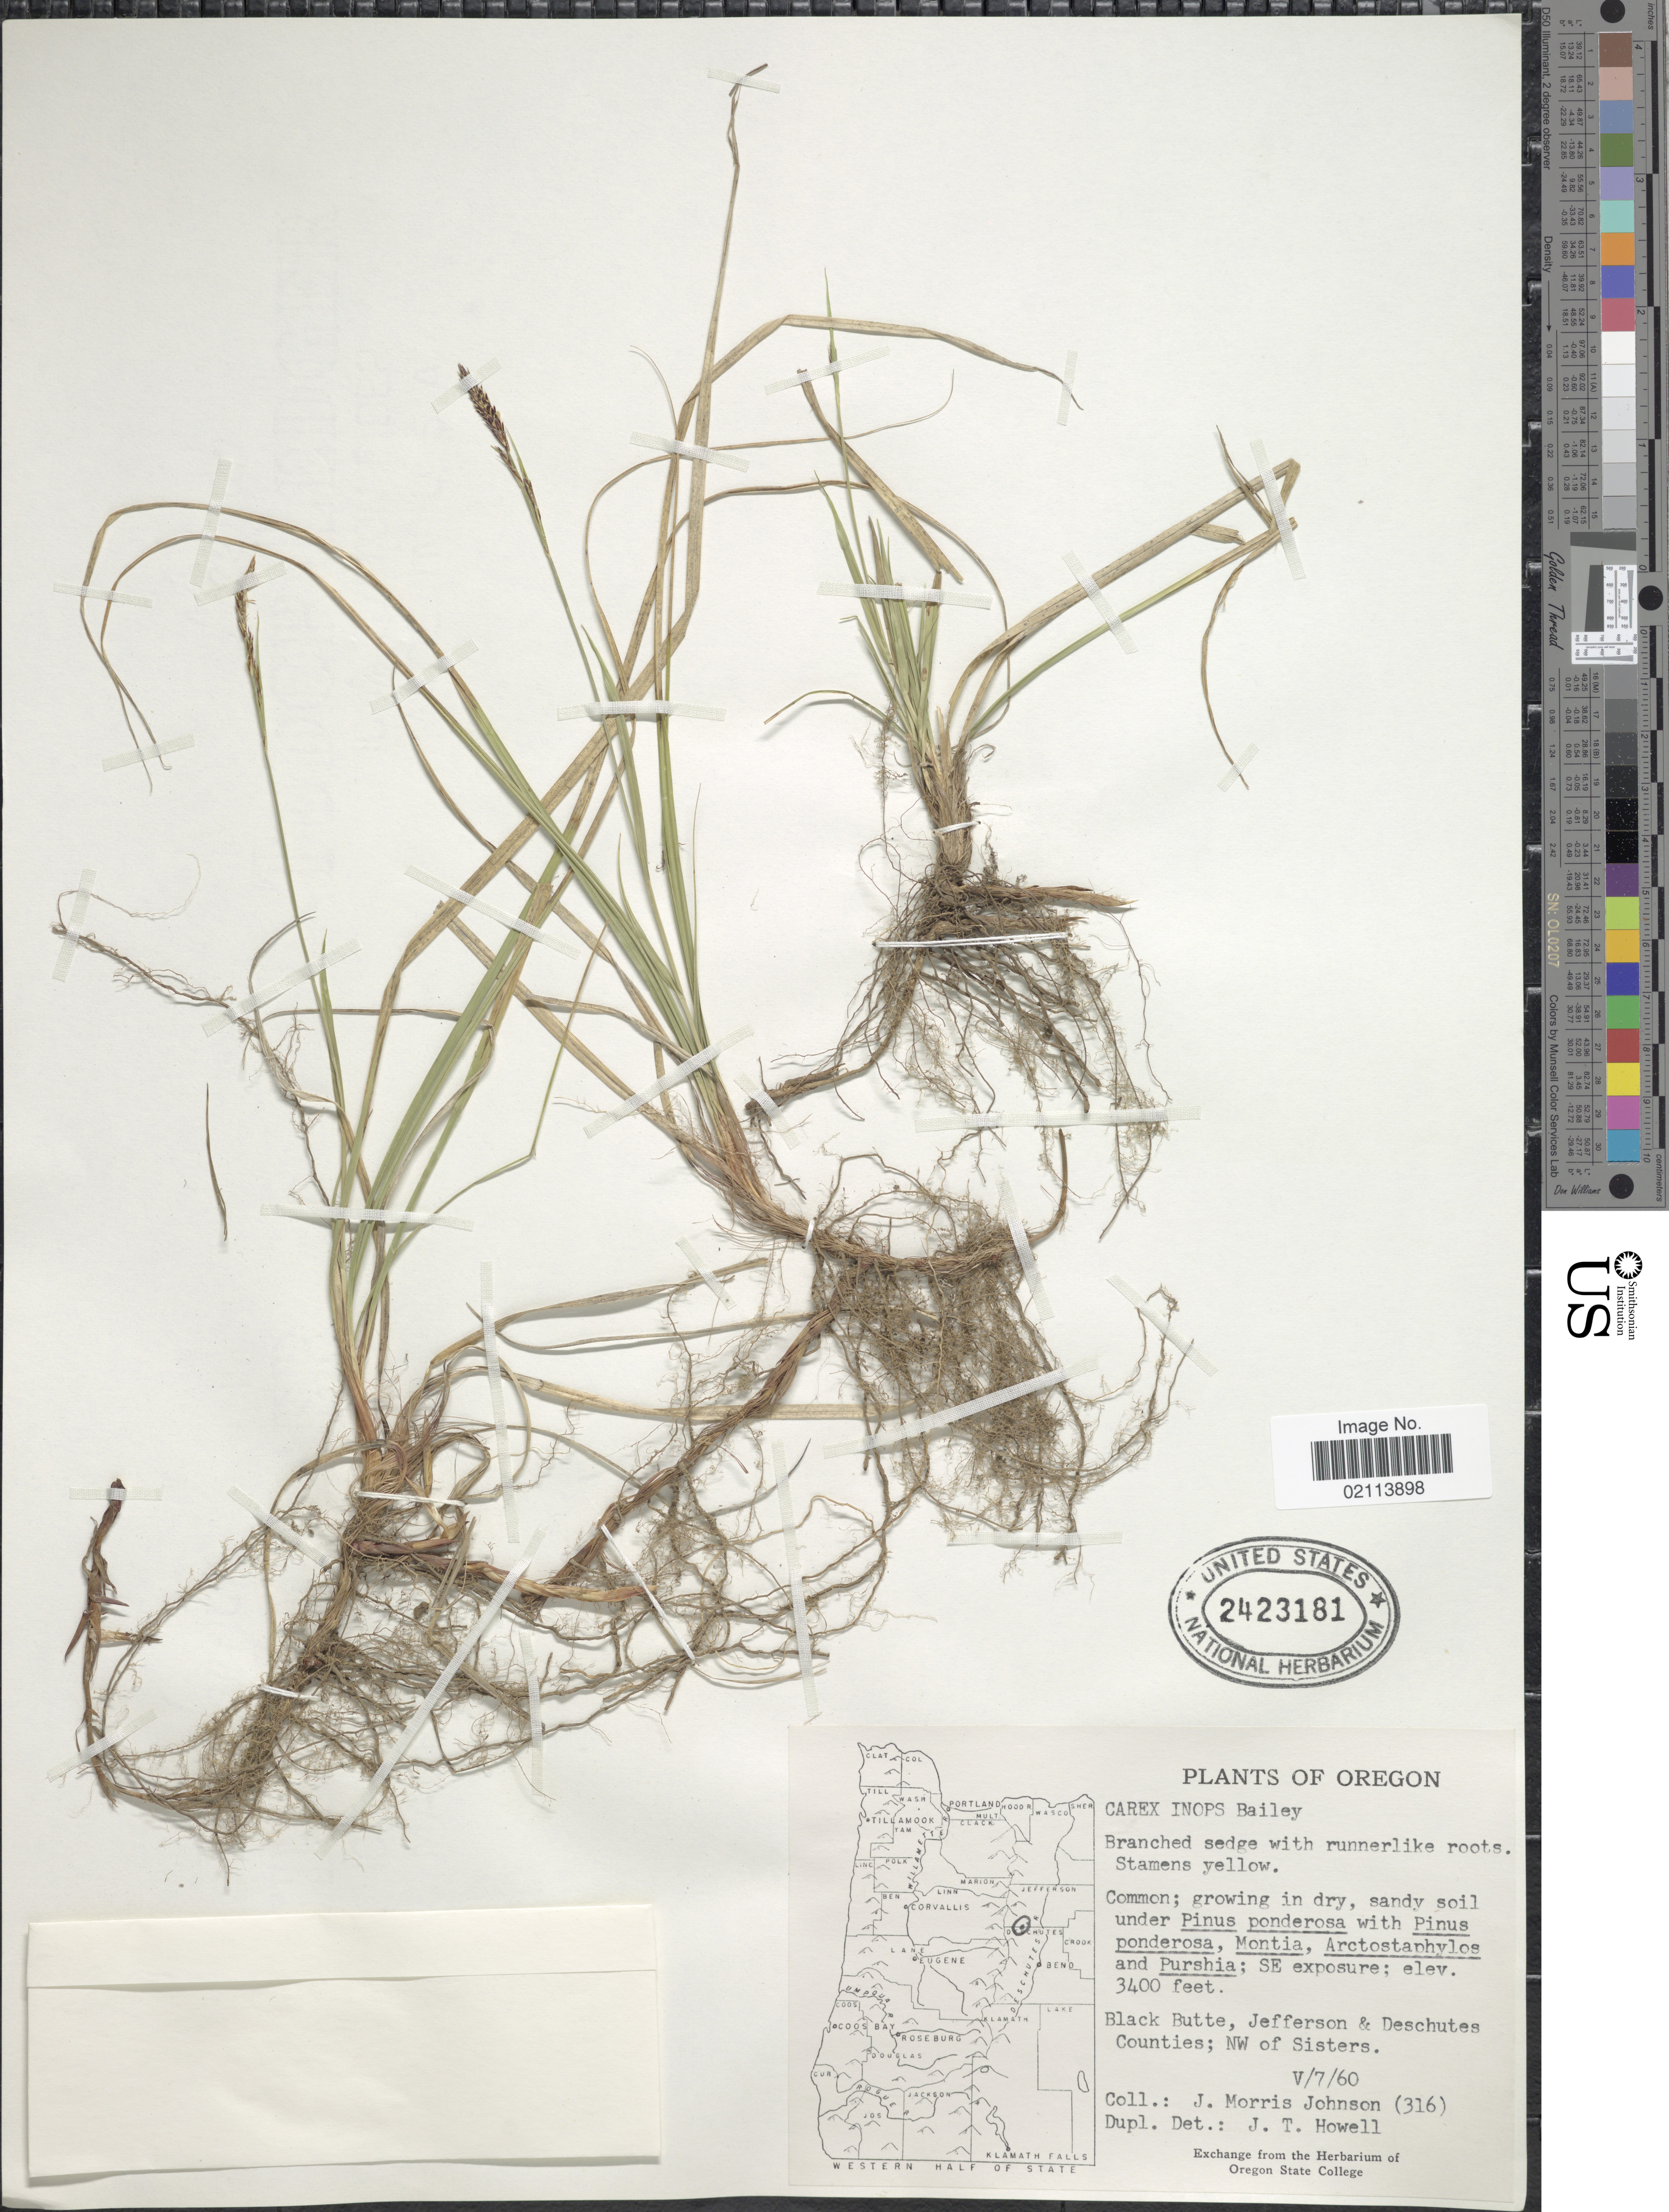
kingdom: Plantae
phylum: Tracheophyta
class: Liliopsida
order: Poales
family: Cyperaceae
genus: Carex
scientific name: Carex inops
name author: L.H. Bailey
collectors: J. M. Johnson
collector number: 316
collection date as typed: Transcribed d/m/y: 7/5/60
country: United States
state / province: Oregon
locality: SE exposure, Black Butte, Jefferson & Deschutes Counties; NW of Sisters.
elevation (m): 1036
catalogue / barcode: US 2423181